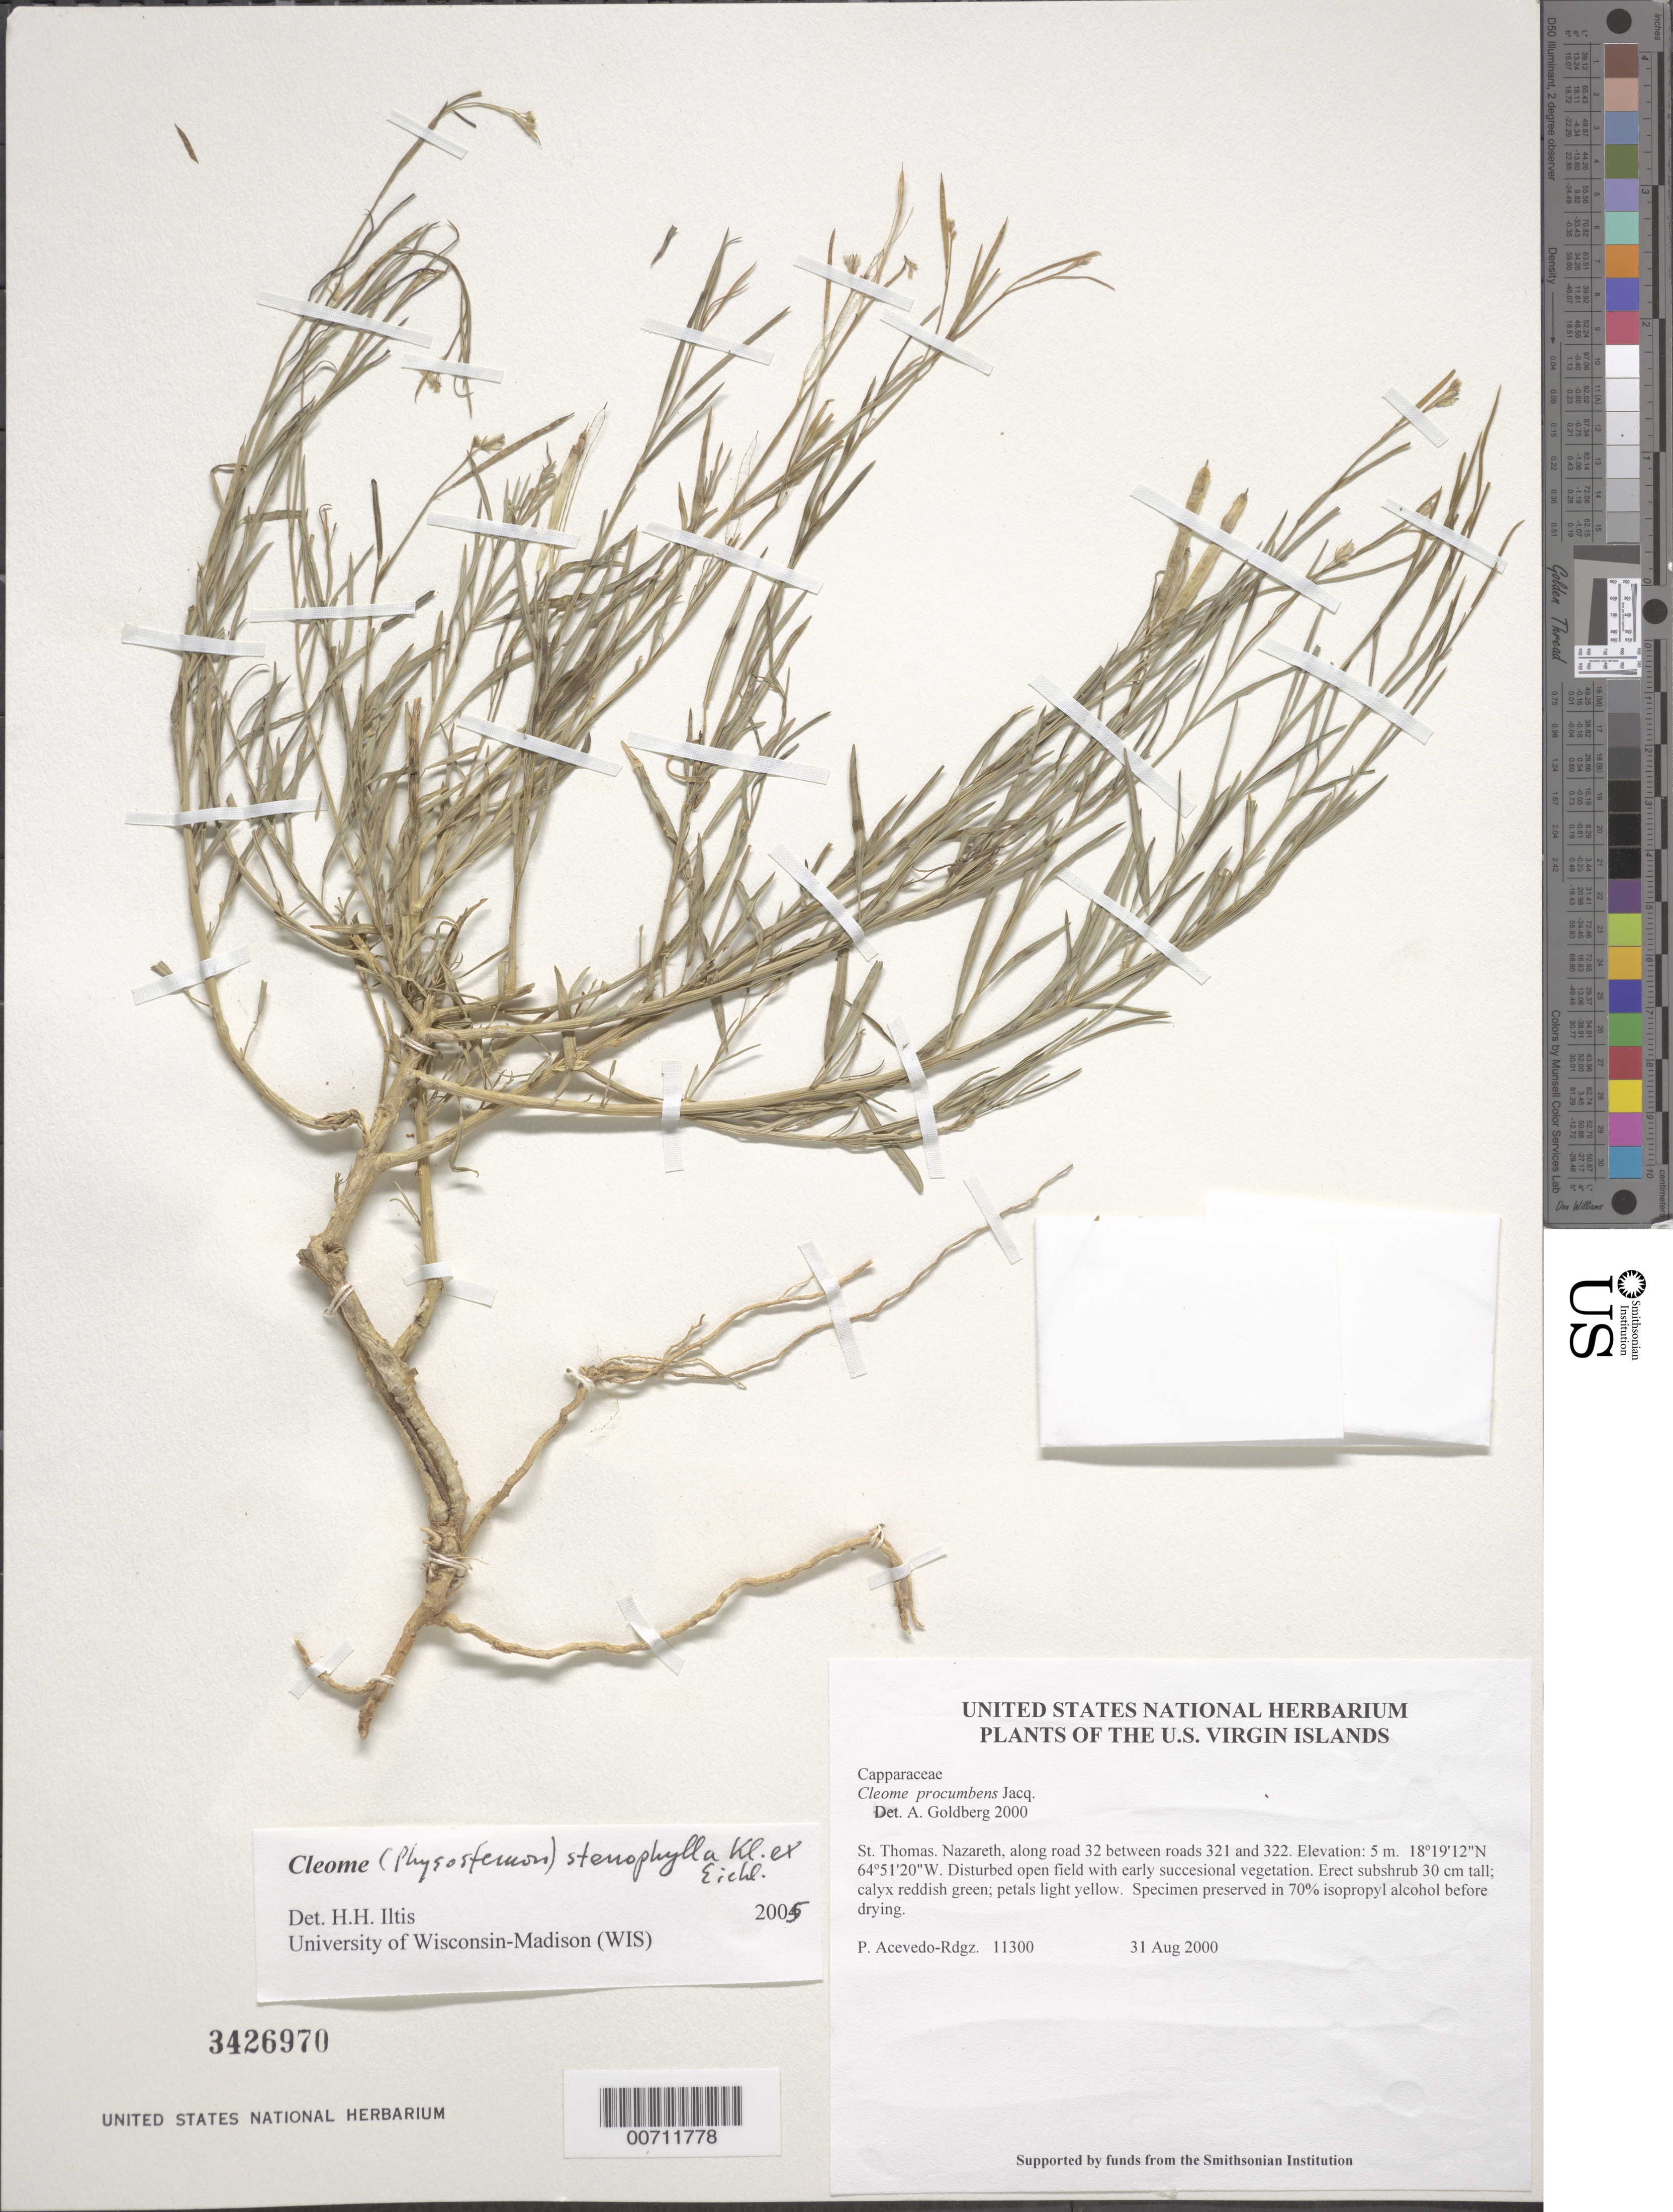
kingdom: Plantae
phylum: Tracheophyta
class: Magnoliopsida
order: Brassicales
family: Cleomaceae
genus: Physostemon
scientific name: Physostemon stenophyllus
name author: (Klotzsch ex Urb.) Iltis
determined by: Strong, M. T., (US), Smithsonian Institution - National Museum of Natural History (UNITED STATES)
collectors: P. Acevedo-Rodr.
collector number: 11300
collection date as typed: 31 Aug 2000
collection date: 2000-08-31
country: U.S. Virgin Islands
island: St. Thomas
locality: Nazareth, along road 32 between roads 321 and 322.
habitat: Disturbed open field with early succesional vegetation.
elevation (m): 5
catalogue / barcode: US 3426970